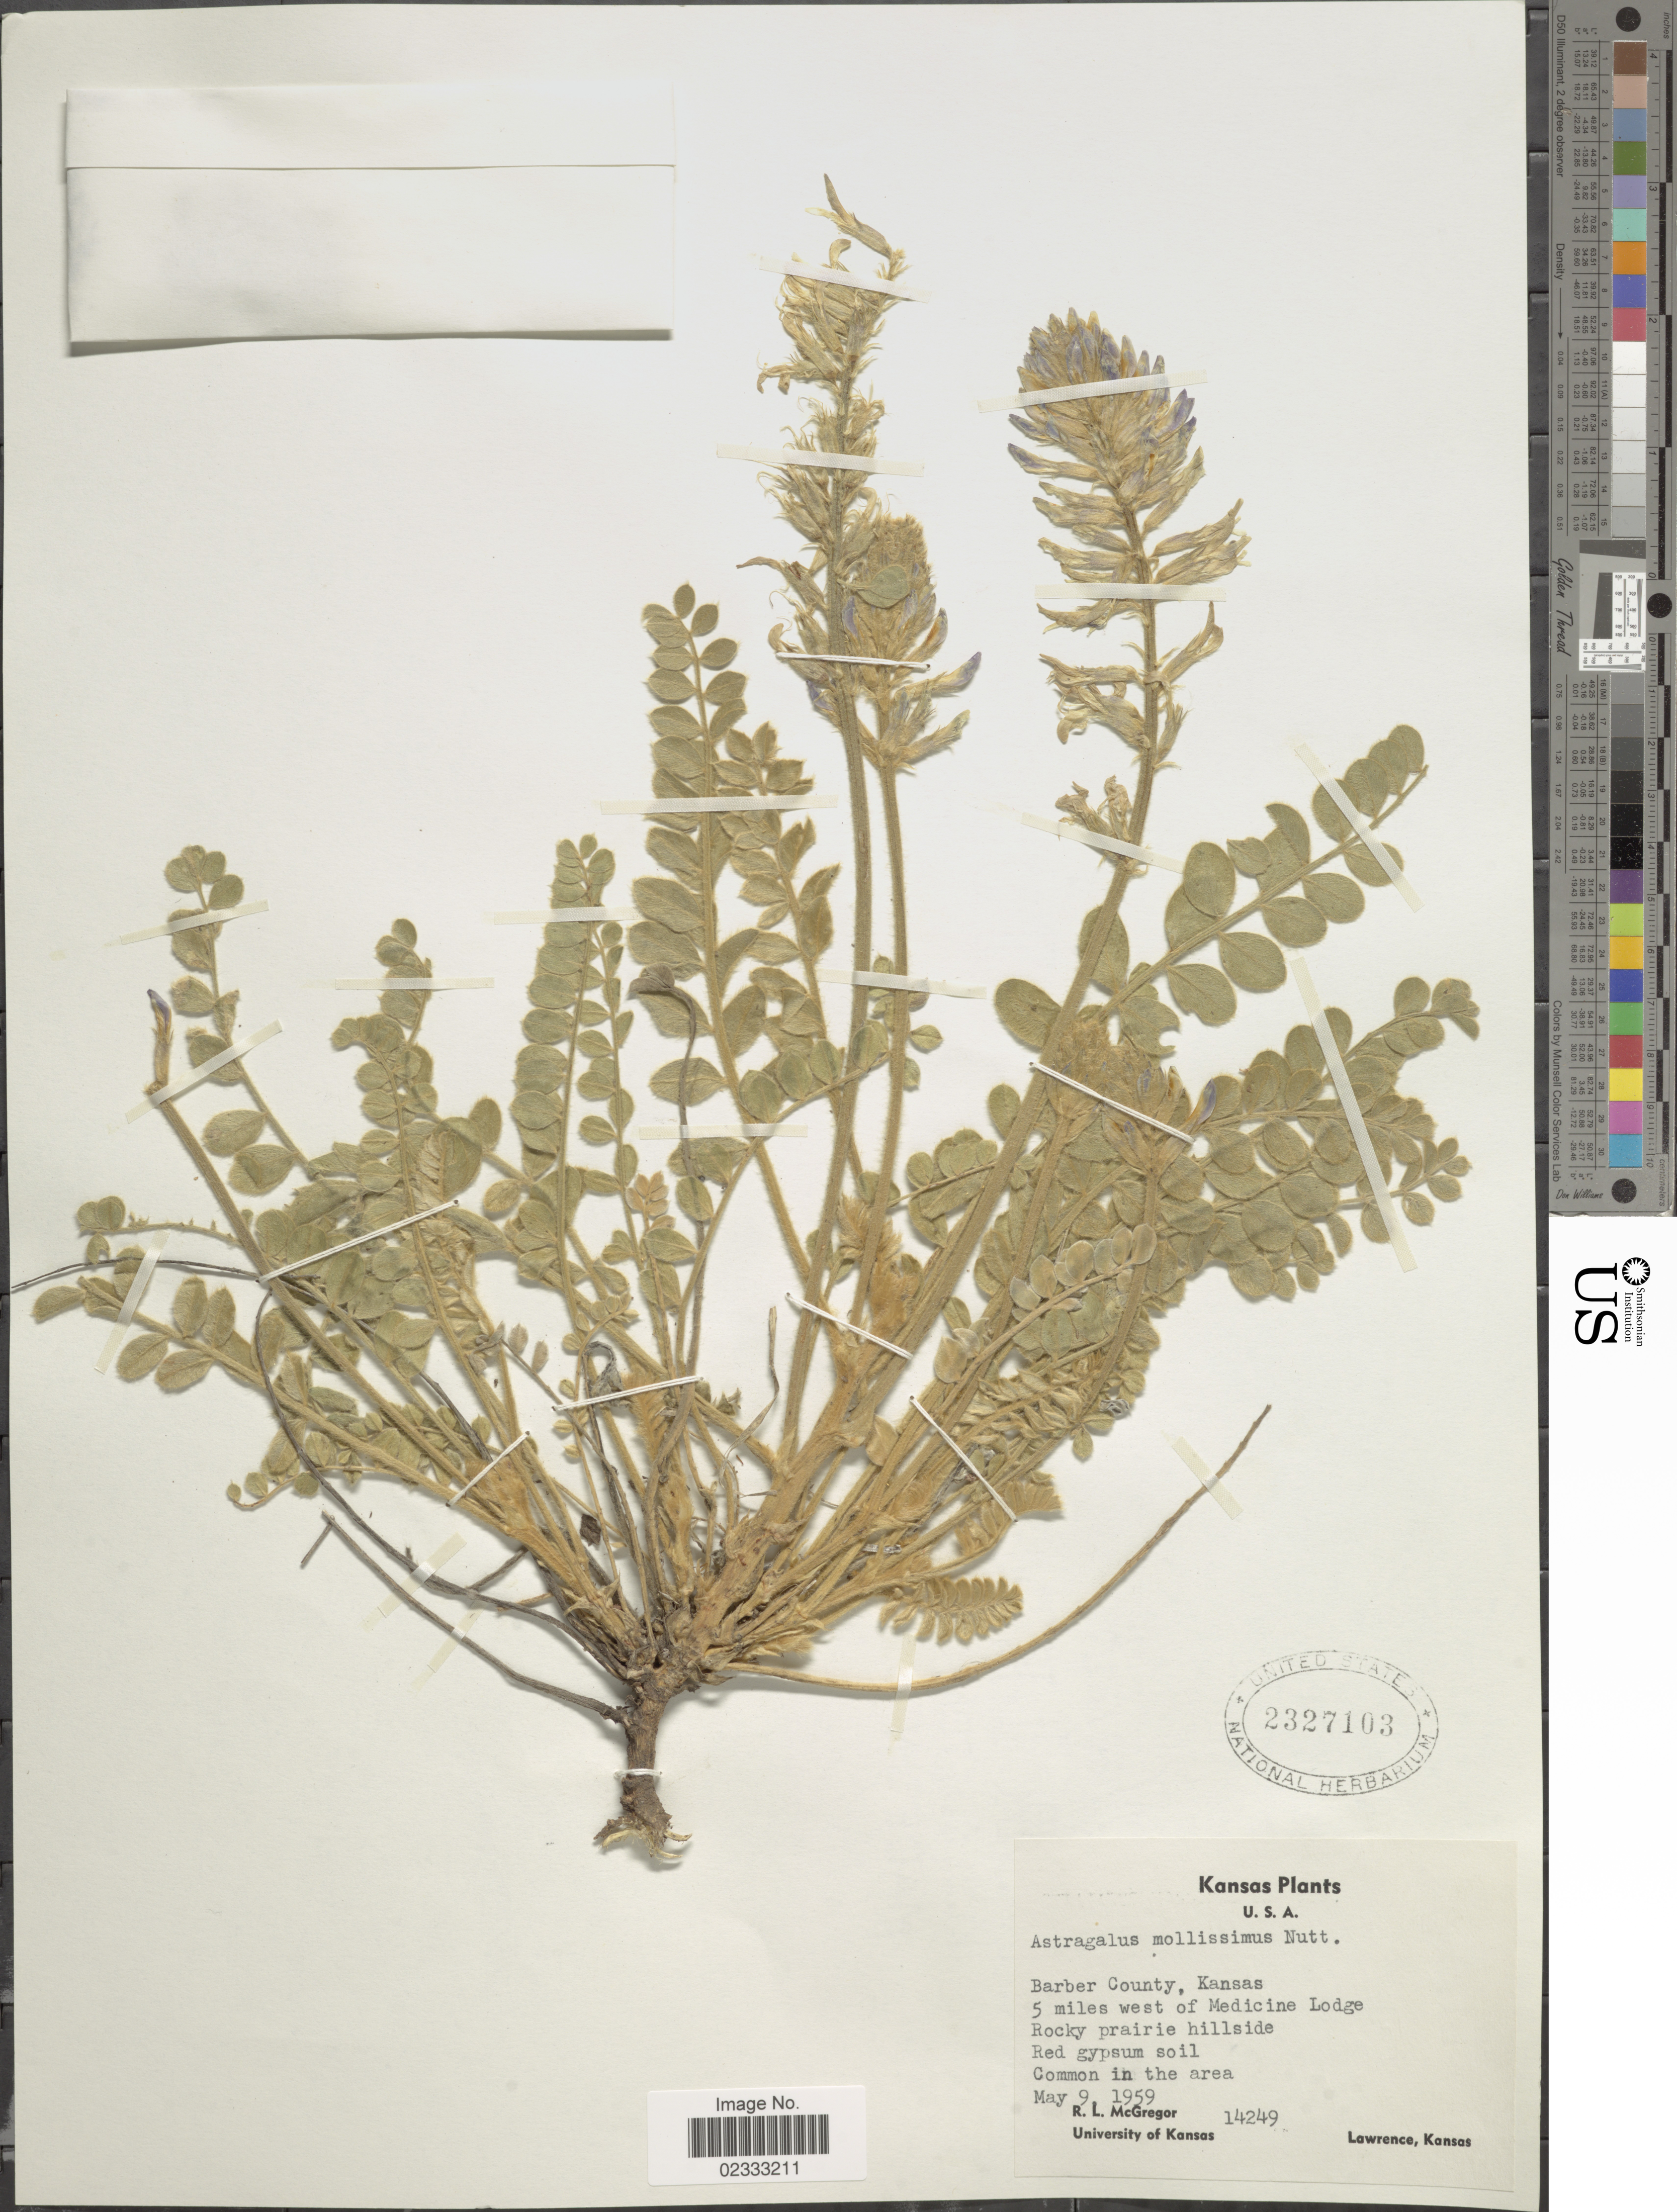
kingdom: Plantae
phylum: Tracheophyta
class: Magnoliopsida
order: Fabales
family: Fabaceae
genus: Astragalus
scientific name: Astragalus mollissimus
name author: Torr.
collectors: R. McGregor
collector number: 14249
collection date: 1959-05-09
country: United States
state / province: Kansas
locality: Kansas, Barber County, Kansas. 5 miles west of Medicine Lodge.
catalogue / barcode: US 2327103